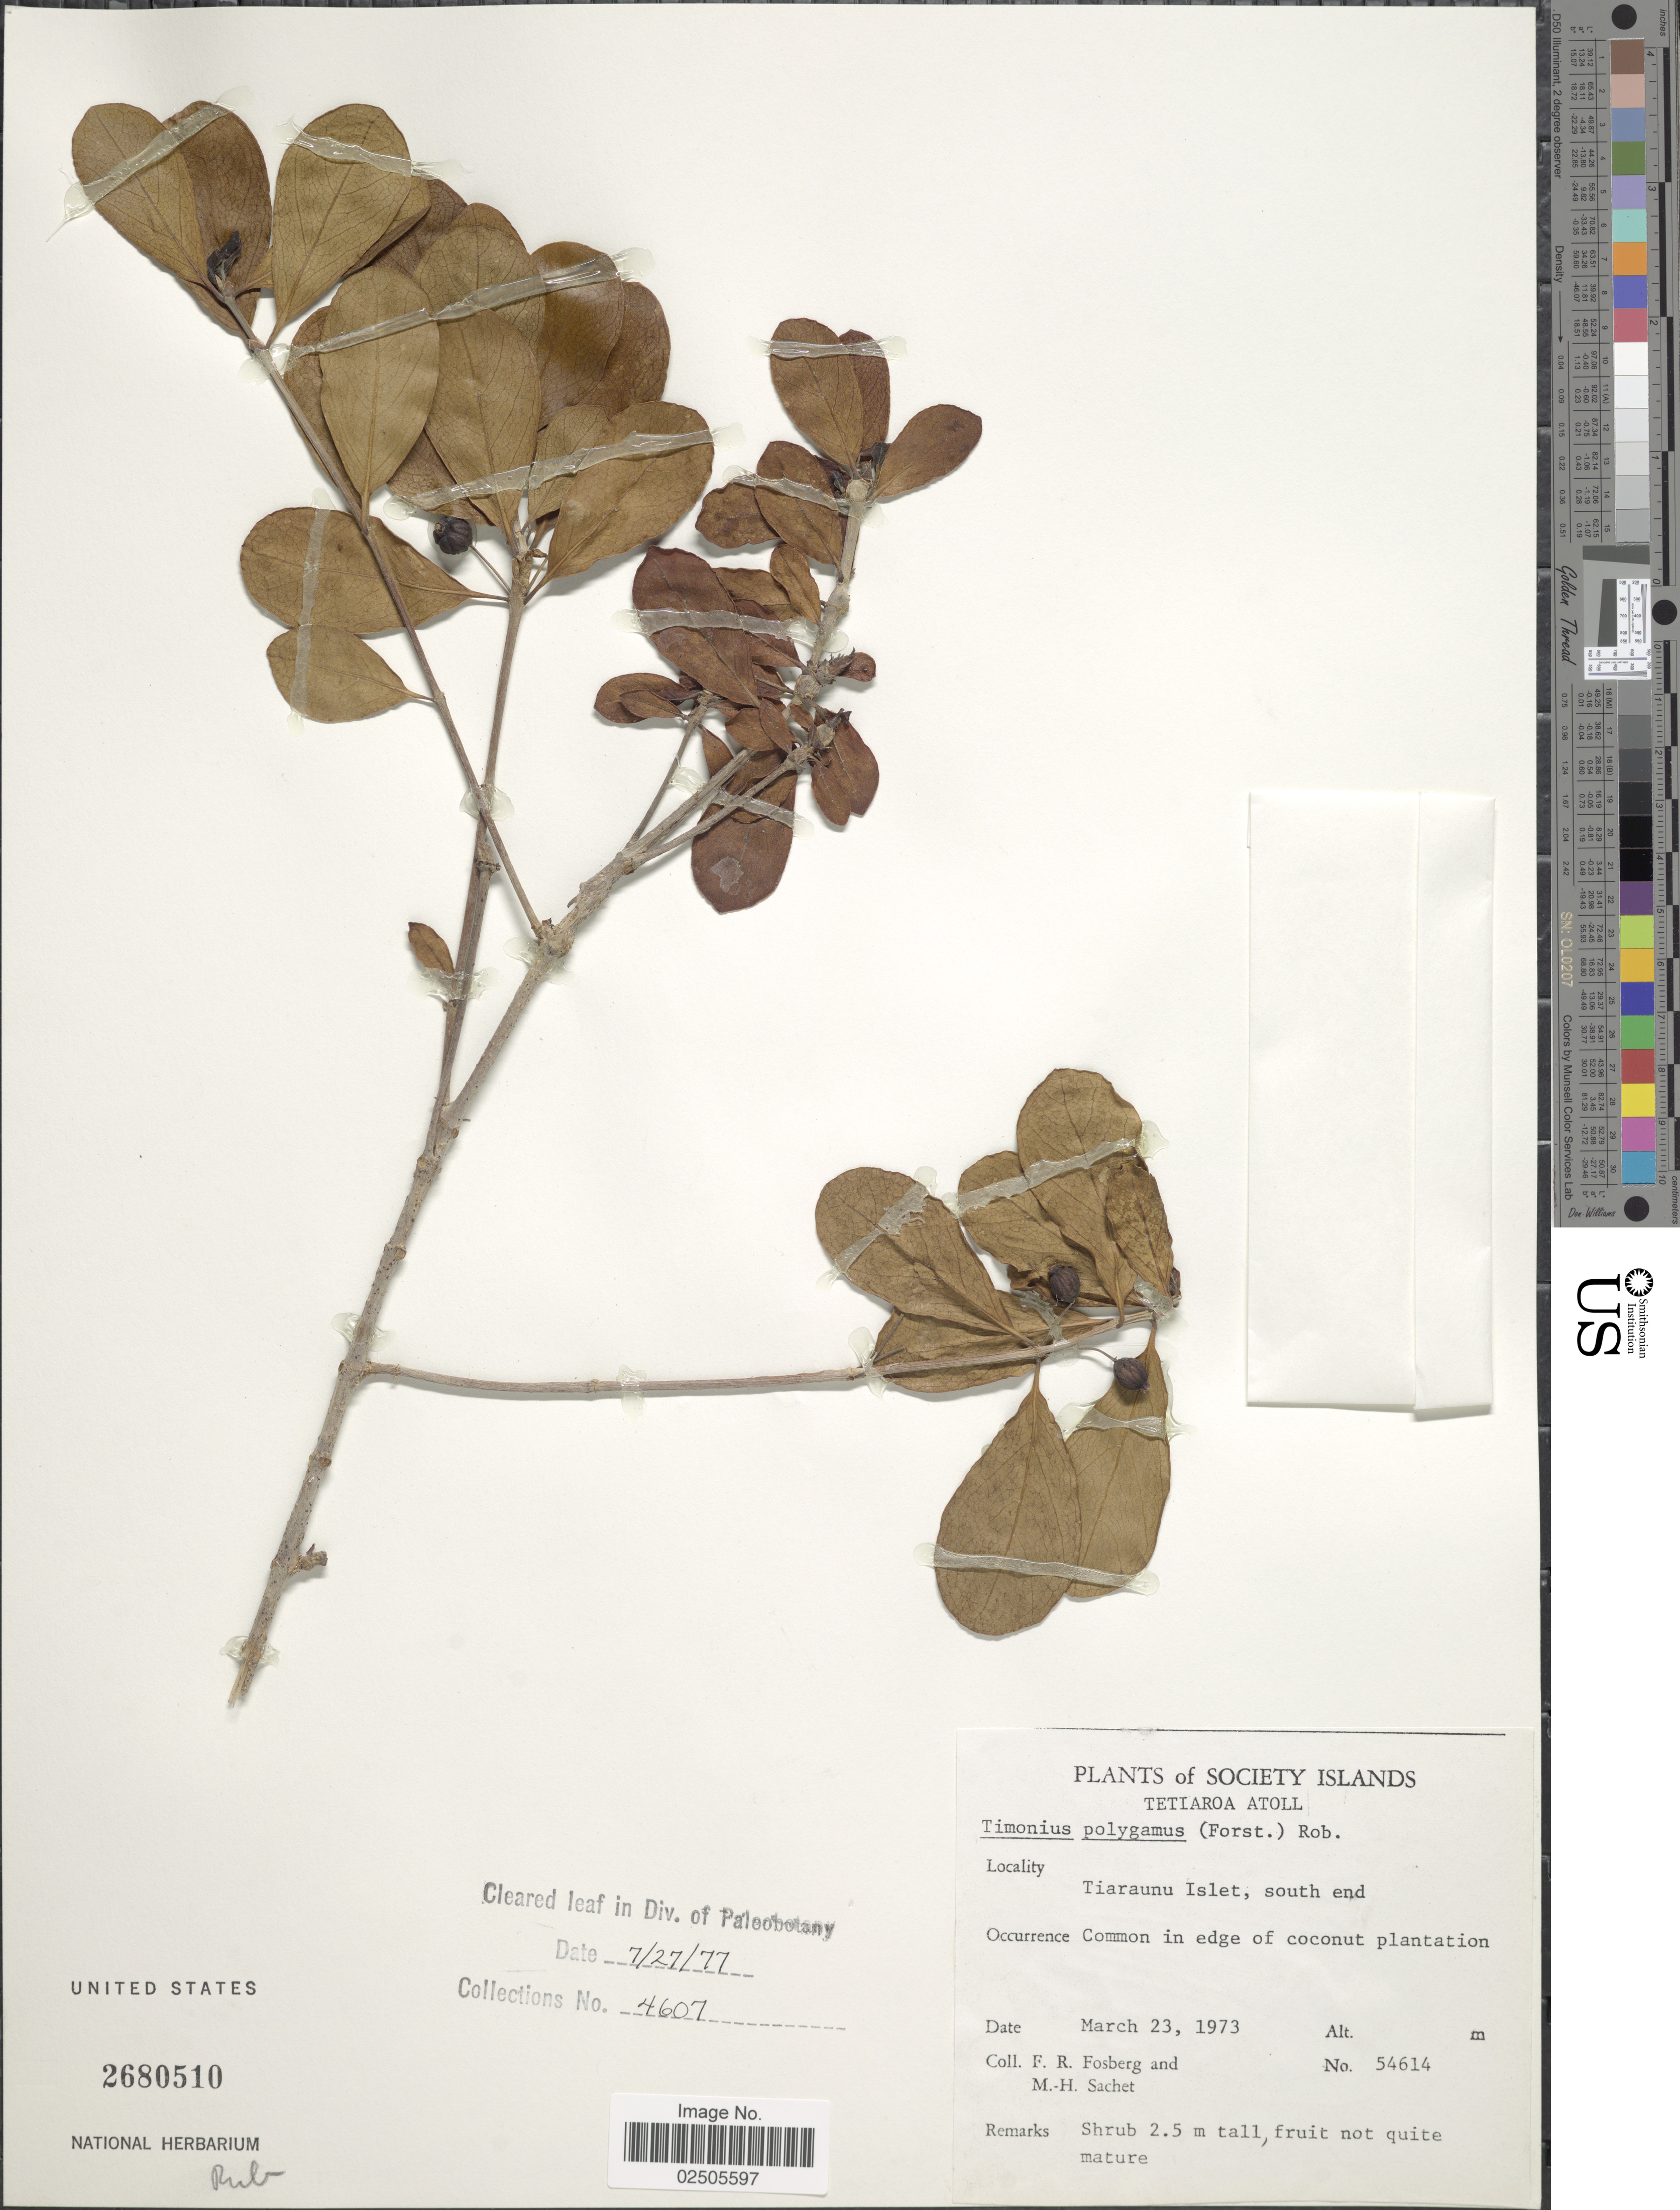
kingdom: Plantae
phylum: Tracheophyta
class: Magnoliopsida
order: Gentianales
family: Rubiaceae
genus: Timonius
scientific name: Timonius polygamus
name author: (G. Forst.) Rob.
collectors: F. R. Fosberg & M.-H. Sachet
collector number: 54614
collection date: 1973-03-23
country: French Polynesia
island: Tetiaroa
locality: Society Islands, Tetiaroa Atoll, Tiaraunu Islet, south end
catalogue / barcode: US 2680510